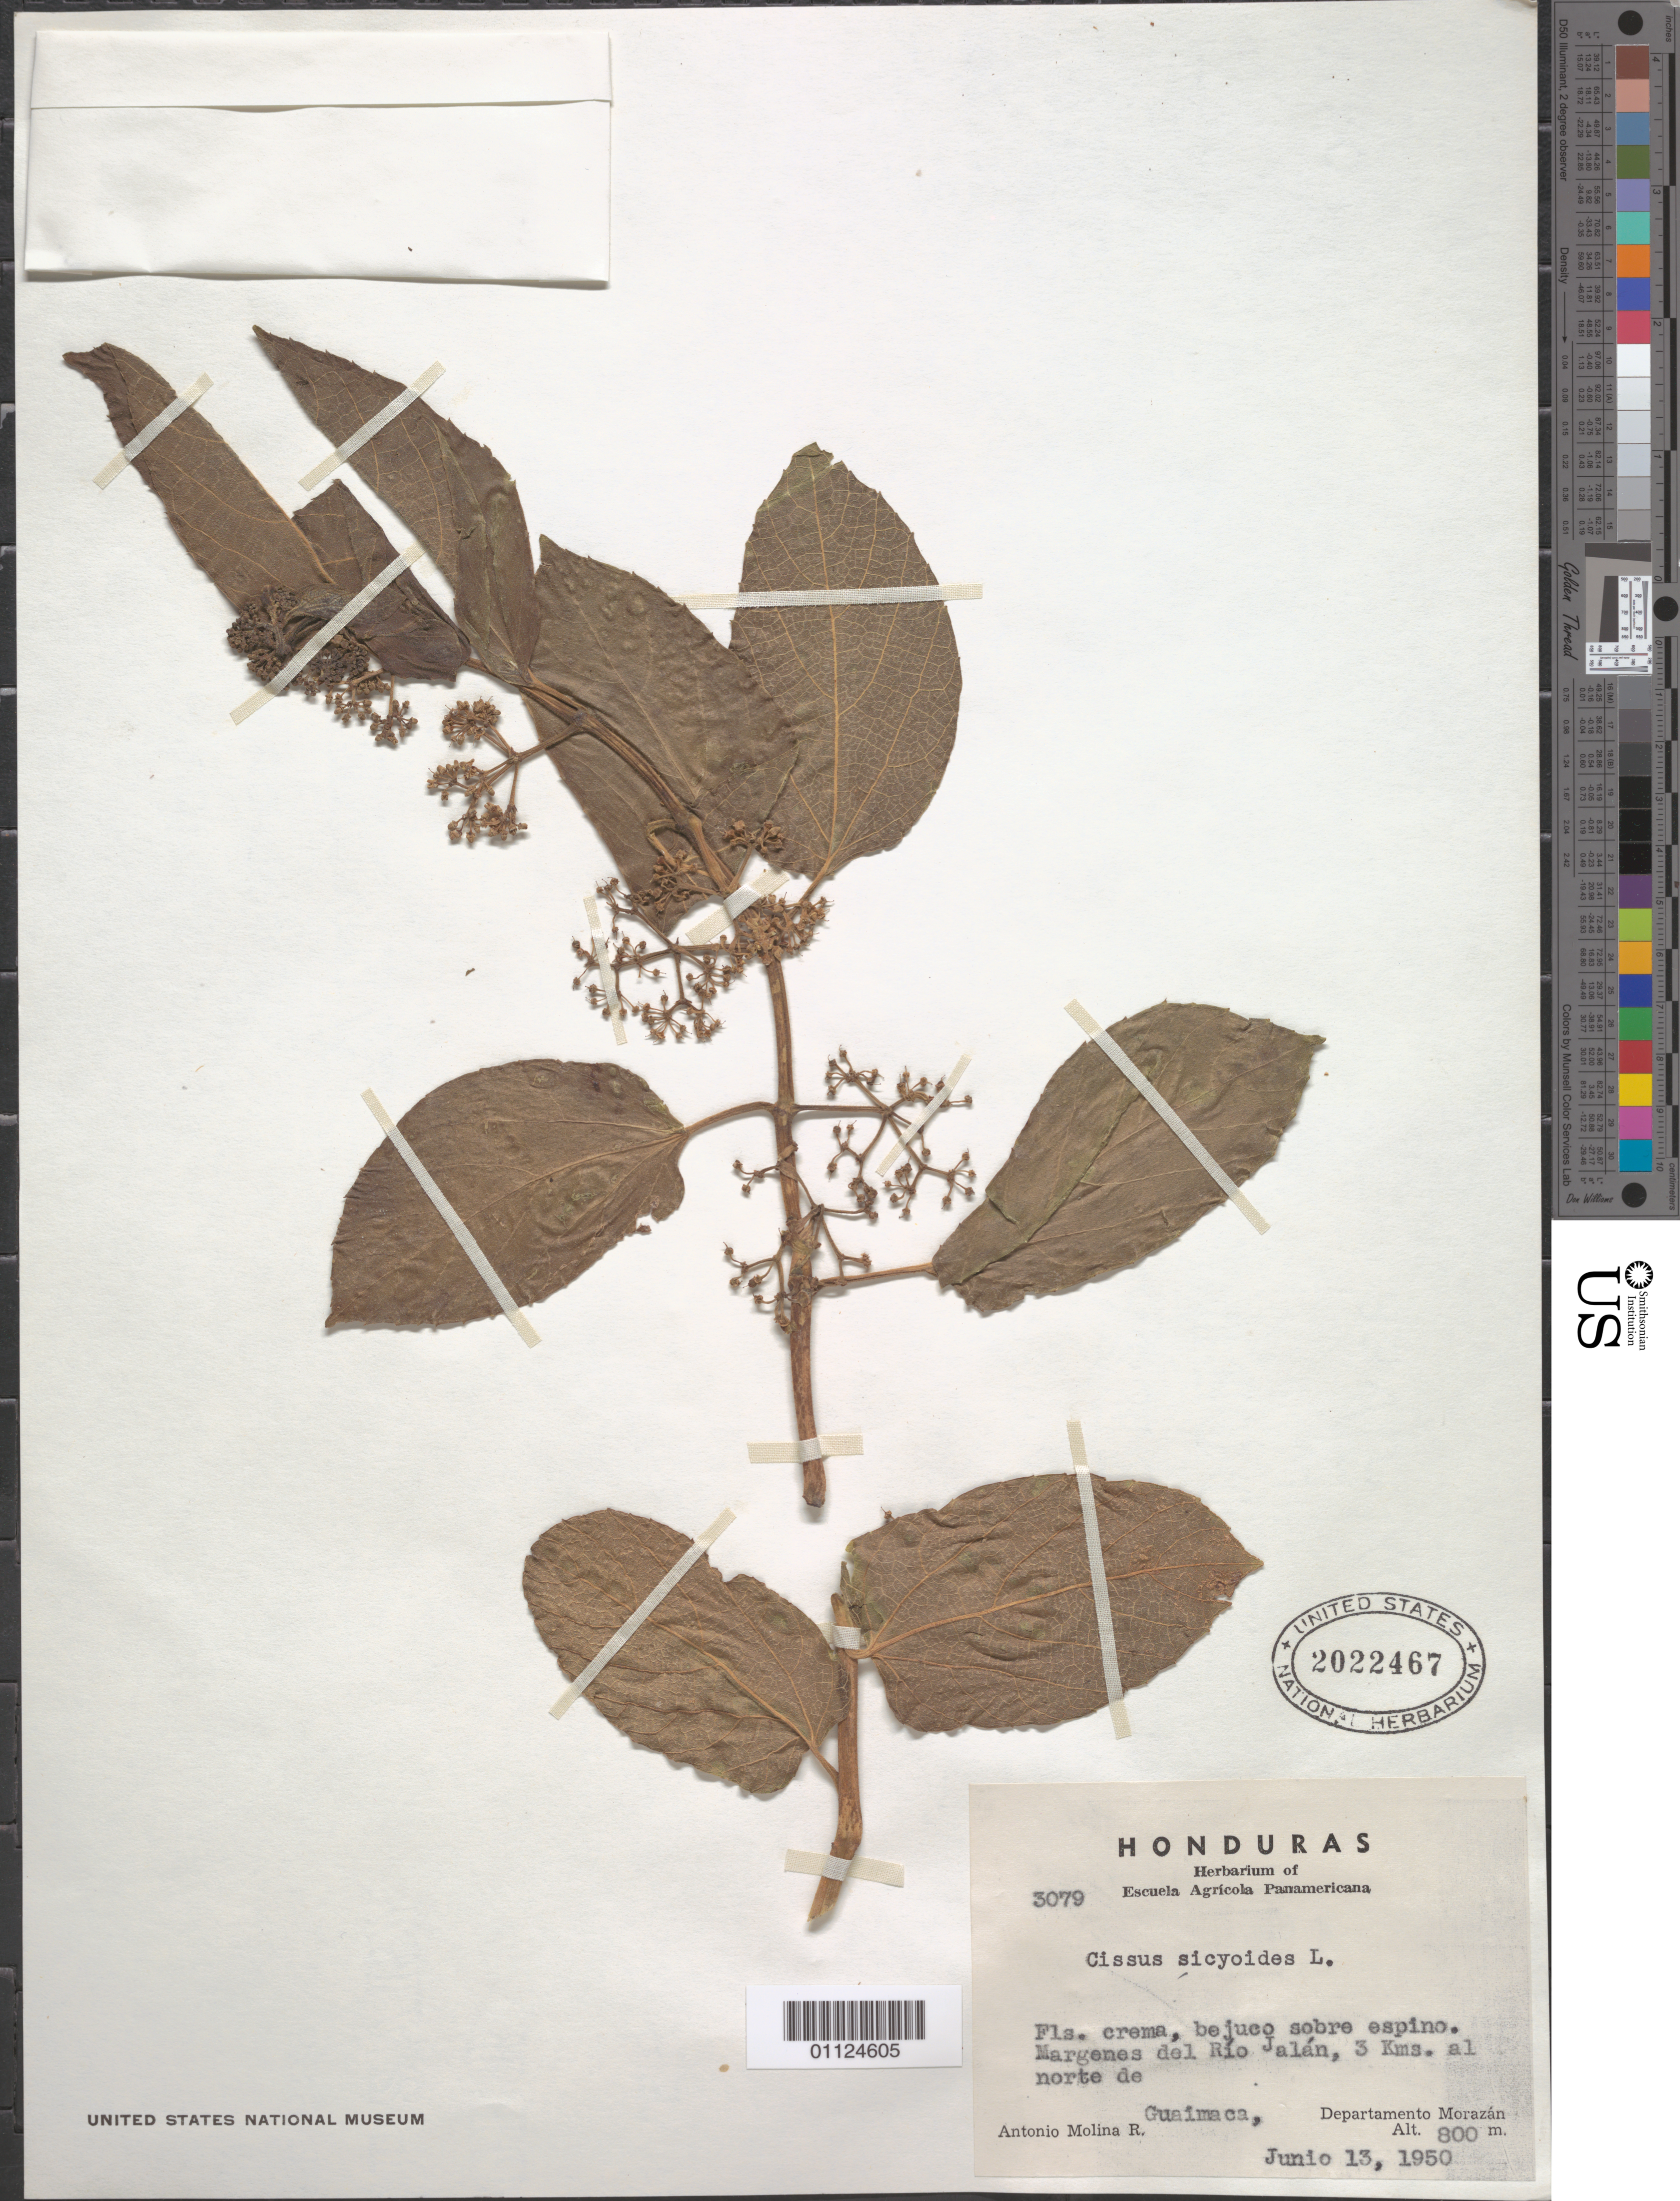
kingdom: Plantae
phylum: Tracheophyta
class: Magnoliopsida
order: Vitales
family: Vitaceae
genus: Cissus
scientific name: Cissus verticillata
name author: (L.) Nicolson & C.E. Jarvis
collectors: A. Molina R.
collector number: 3079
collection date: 1950-06-13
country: Honduras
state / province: Fco. Morazán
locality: Margenes del Rio Jalan, 3 km al norte de Guaimaca.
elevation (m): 800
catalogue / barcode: US 2022467